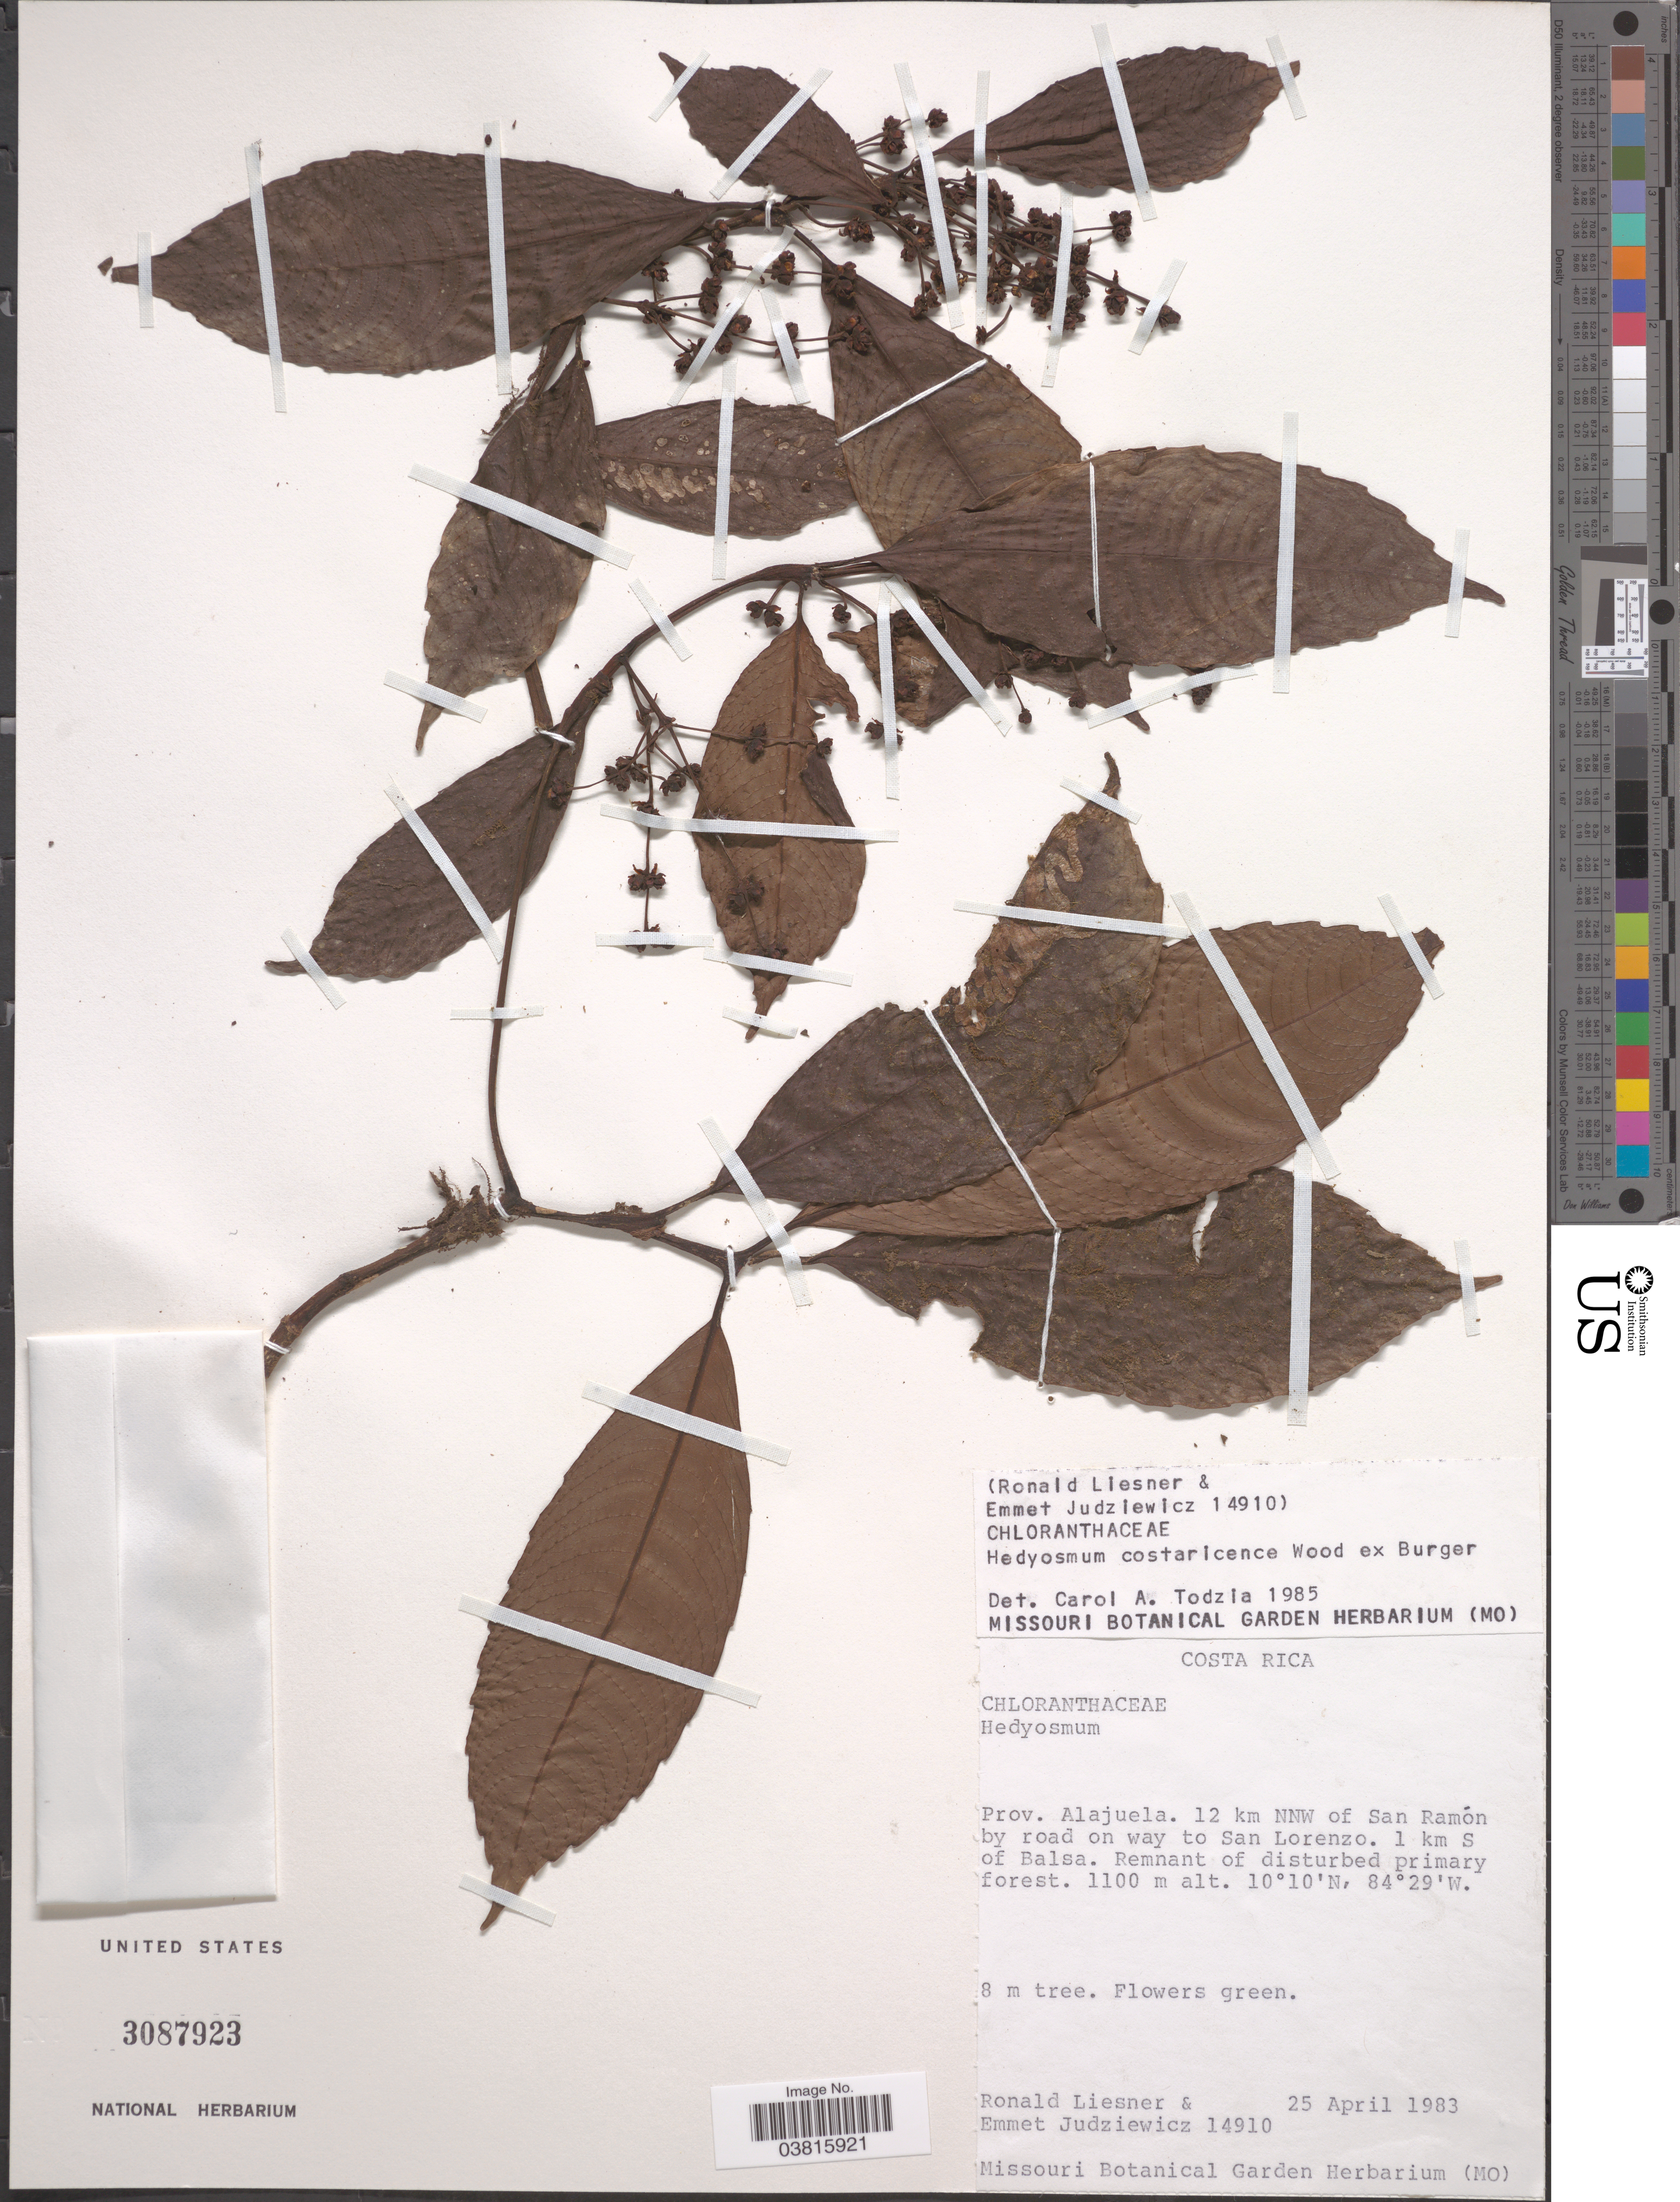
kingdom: Plantae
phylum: Tracheophyta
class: Magnoliopsida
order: Chloranthales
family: Chloranthaceae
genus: Hedyosmum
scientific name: Hedyosmum costaricense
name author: C.E. Wood ex W.C. Burger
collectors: R. L. Liesner & E. J. Judziewicz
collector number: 14910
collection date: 1983-04-25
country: Costa Rica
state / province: Alajuela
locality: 12 km NNW of San Ramón by road on wat to San Lorenzo. 1 km S of Balsa.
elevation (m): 1100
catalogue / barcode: US 3087923